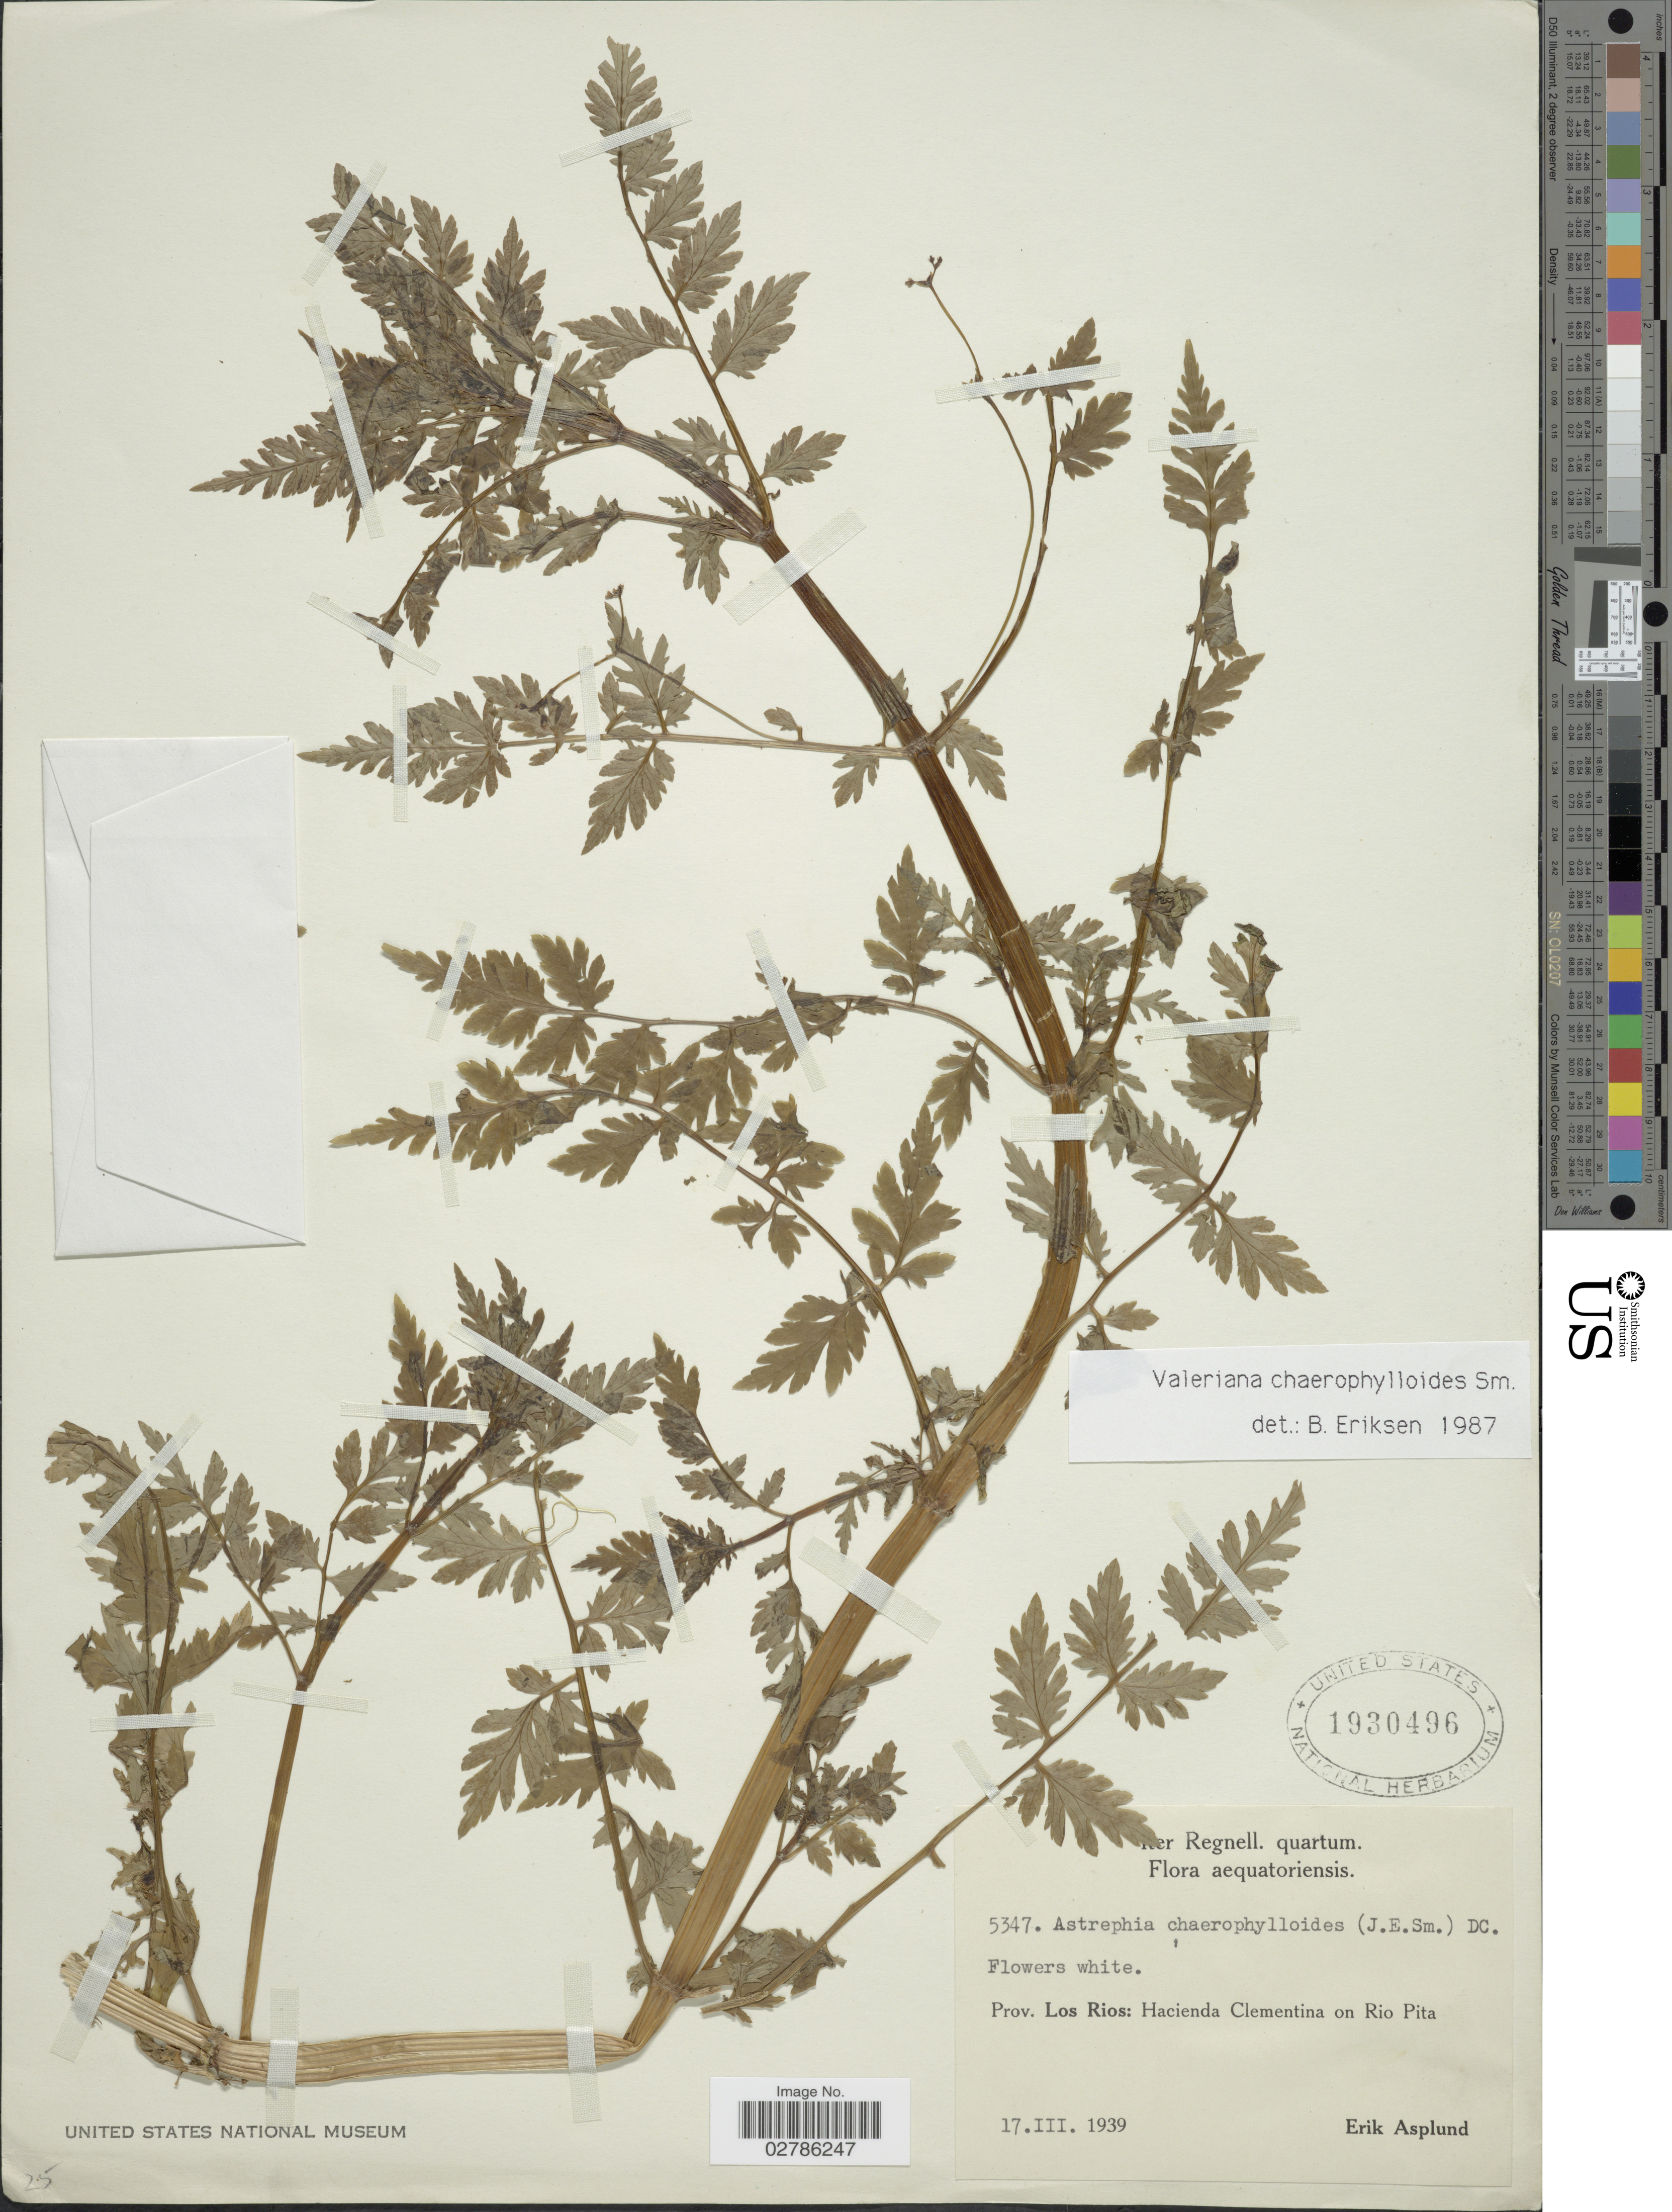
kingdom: Plantae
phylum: Tracheophyta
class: Magnoliopsida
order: Dipsacales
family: Caprifoliaceae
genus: Astrephia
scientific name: Astrephia chaerophylloides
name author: (Sm.) DC.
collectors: E. Asplund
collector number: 5347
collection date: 1939-03-17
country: Ecuador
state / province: Los Ríos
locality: Hacienda Clementina on Rio Pita.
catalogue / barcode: US 1930496